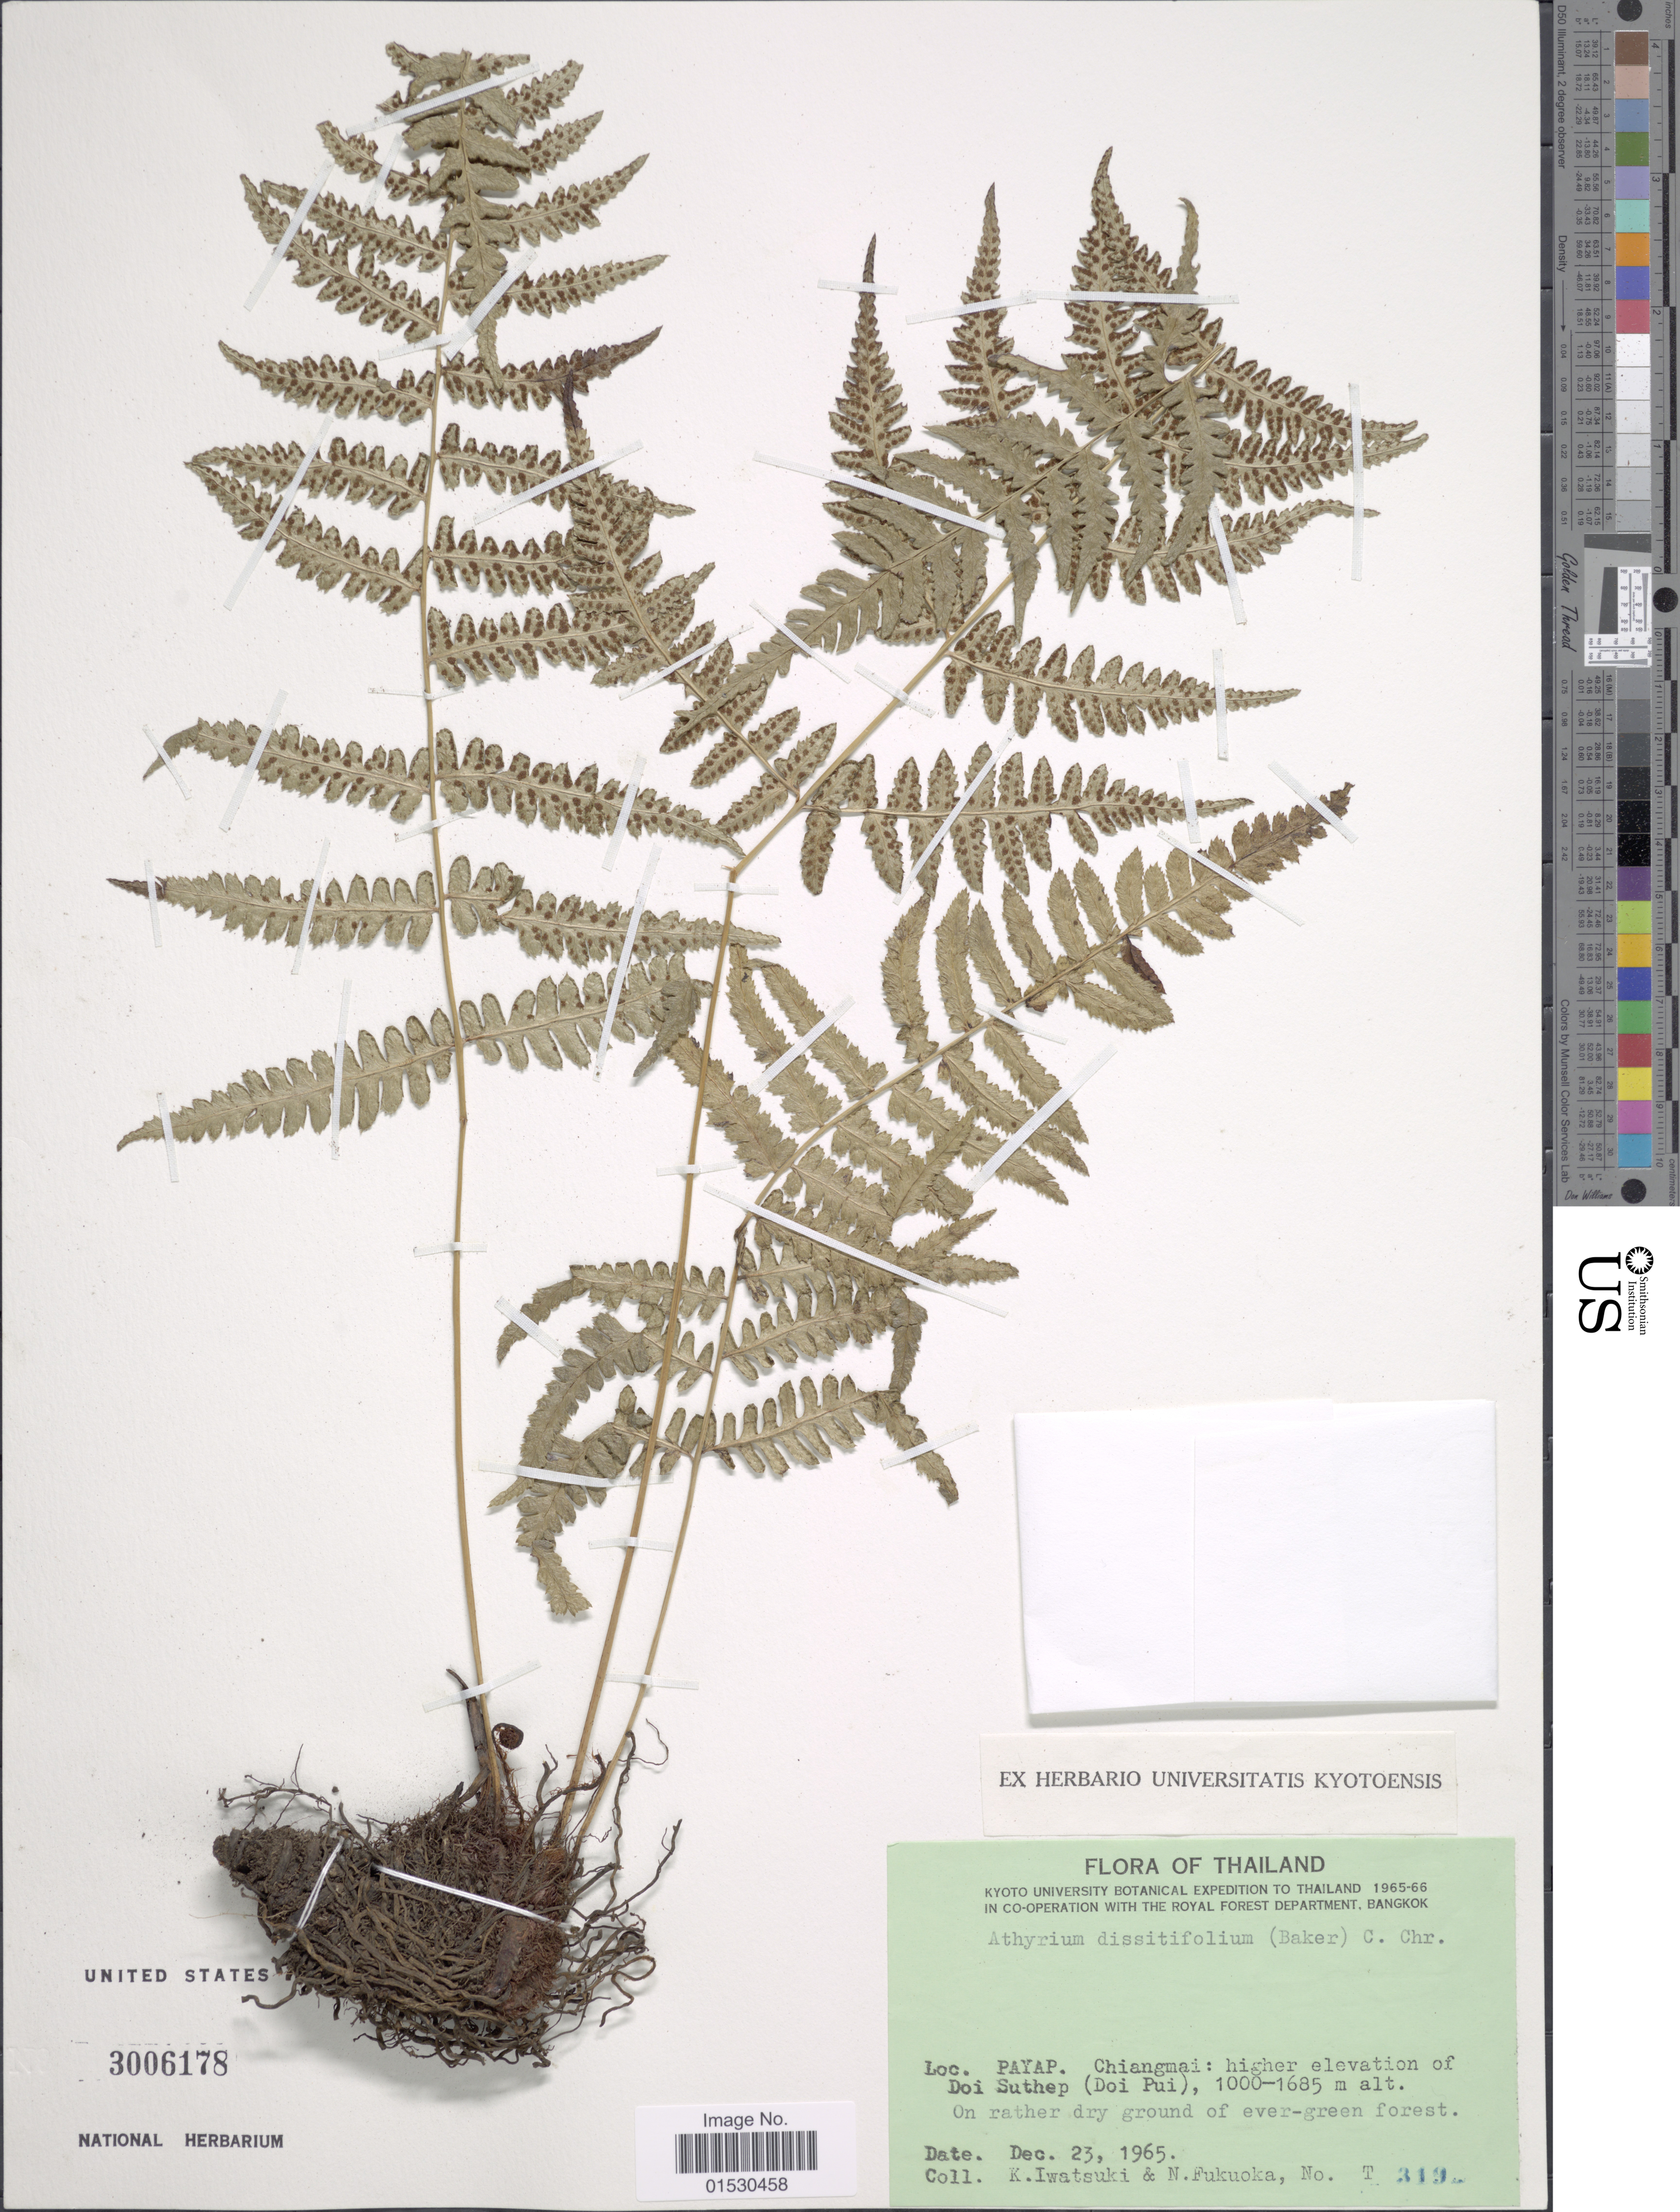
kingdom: Plantae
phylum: Tracheophyta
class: Polypodiopsida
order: Polypodiales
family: Athyriaceae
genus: Athyrium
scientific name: Athyrium dissitifolium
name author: (Baker) C. Chr.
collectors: K. Iwatsuki & N. Fukuoka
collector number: T319*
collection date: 1965-12-23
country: Thailand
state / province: Chiang Mai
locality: Payap: higher elevation of Doi Suthep (Doi Pui), on rather dry ground of evergreen forest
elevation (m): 1000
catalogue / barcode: US 3006178